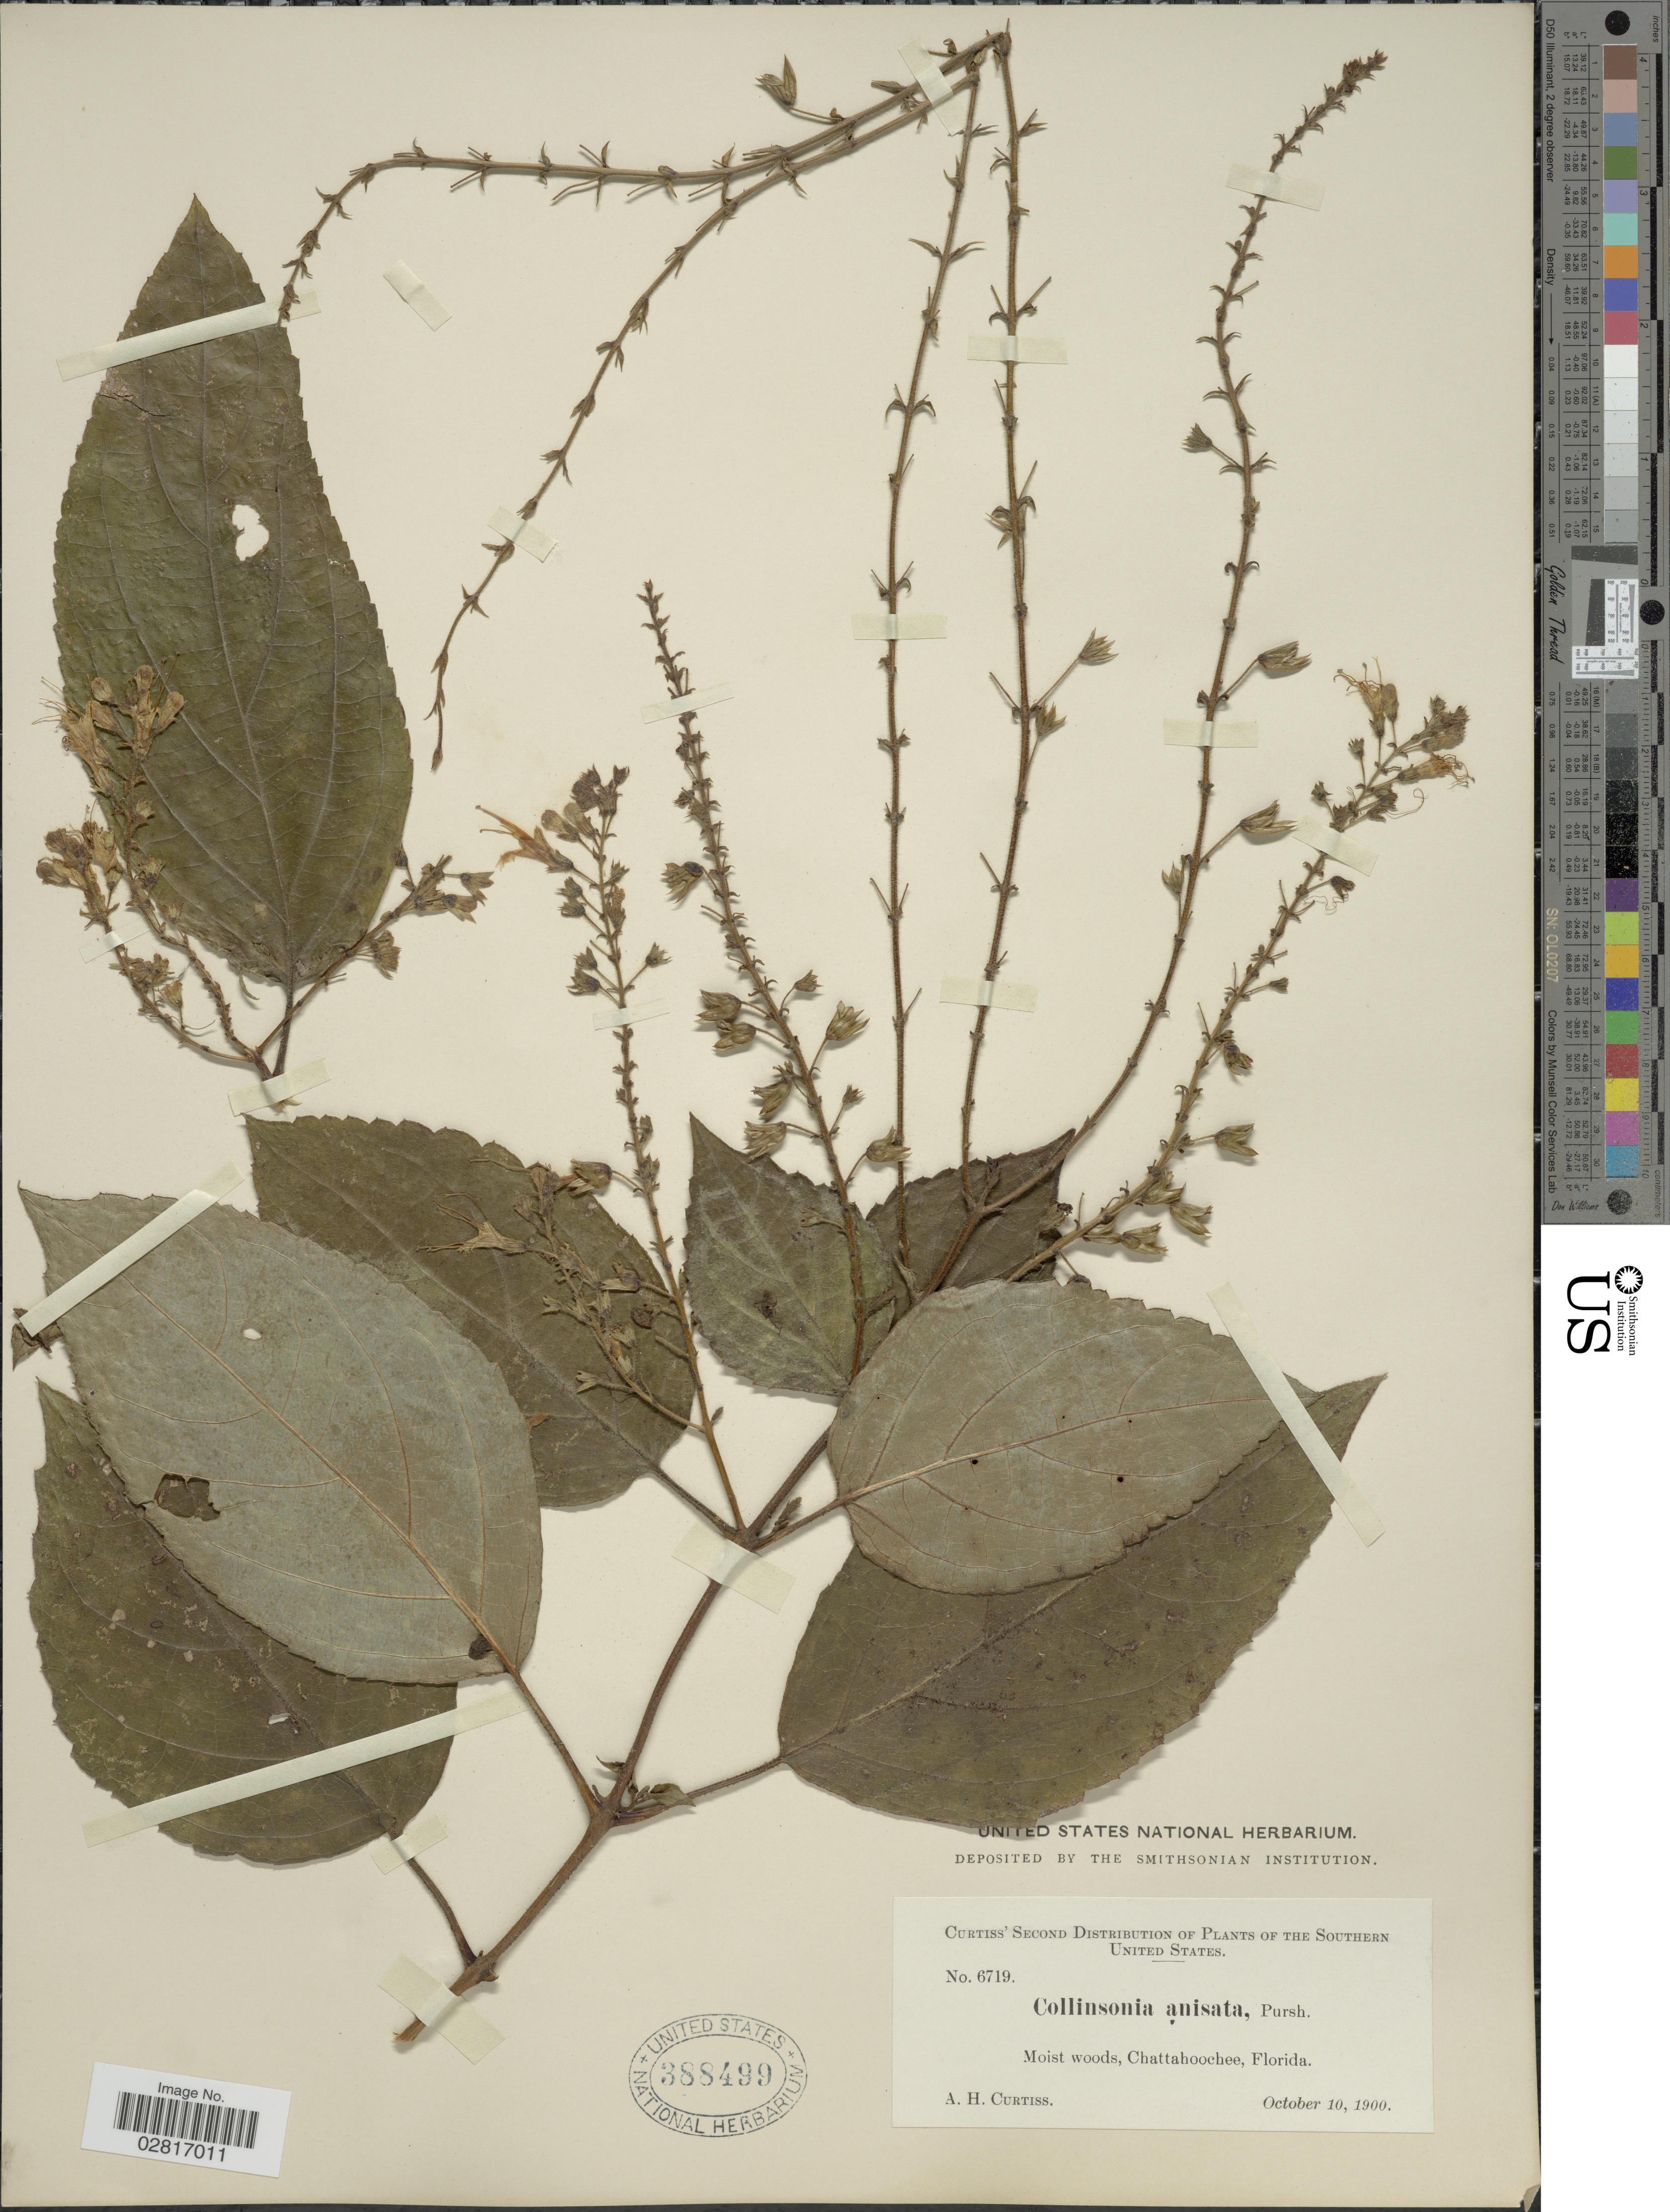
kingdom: Plantae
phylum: Tracheophyta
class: Magnoliopsida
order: Lamiales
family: Lamiaceae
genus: Collinsonia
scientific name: Collinsonia anisata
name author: Sims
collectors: A. H. Curtiss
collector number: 6719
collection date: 1900-10-10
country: United States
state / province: Florida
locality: Southern United States, Chattahoochee.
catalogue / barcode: US 388499